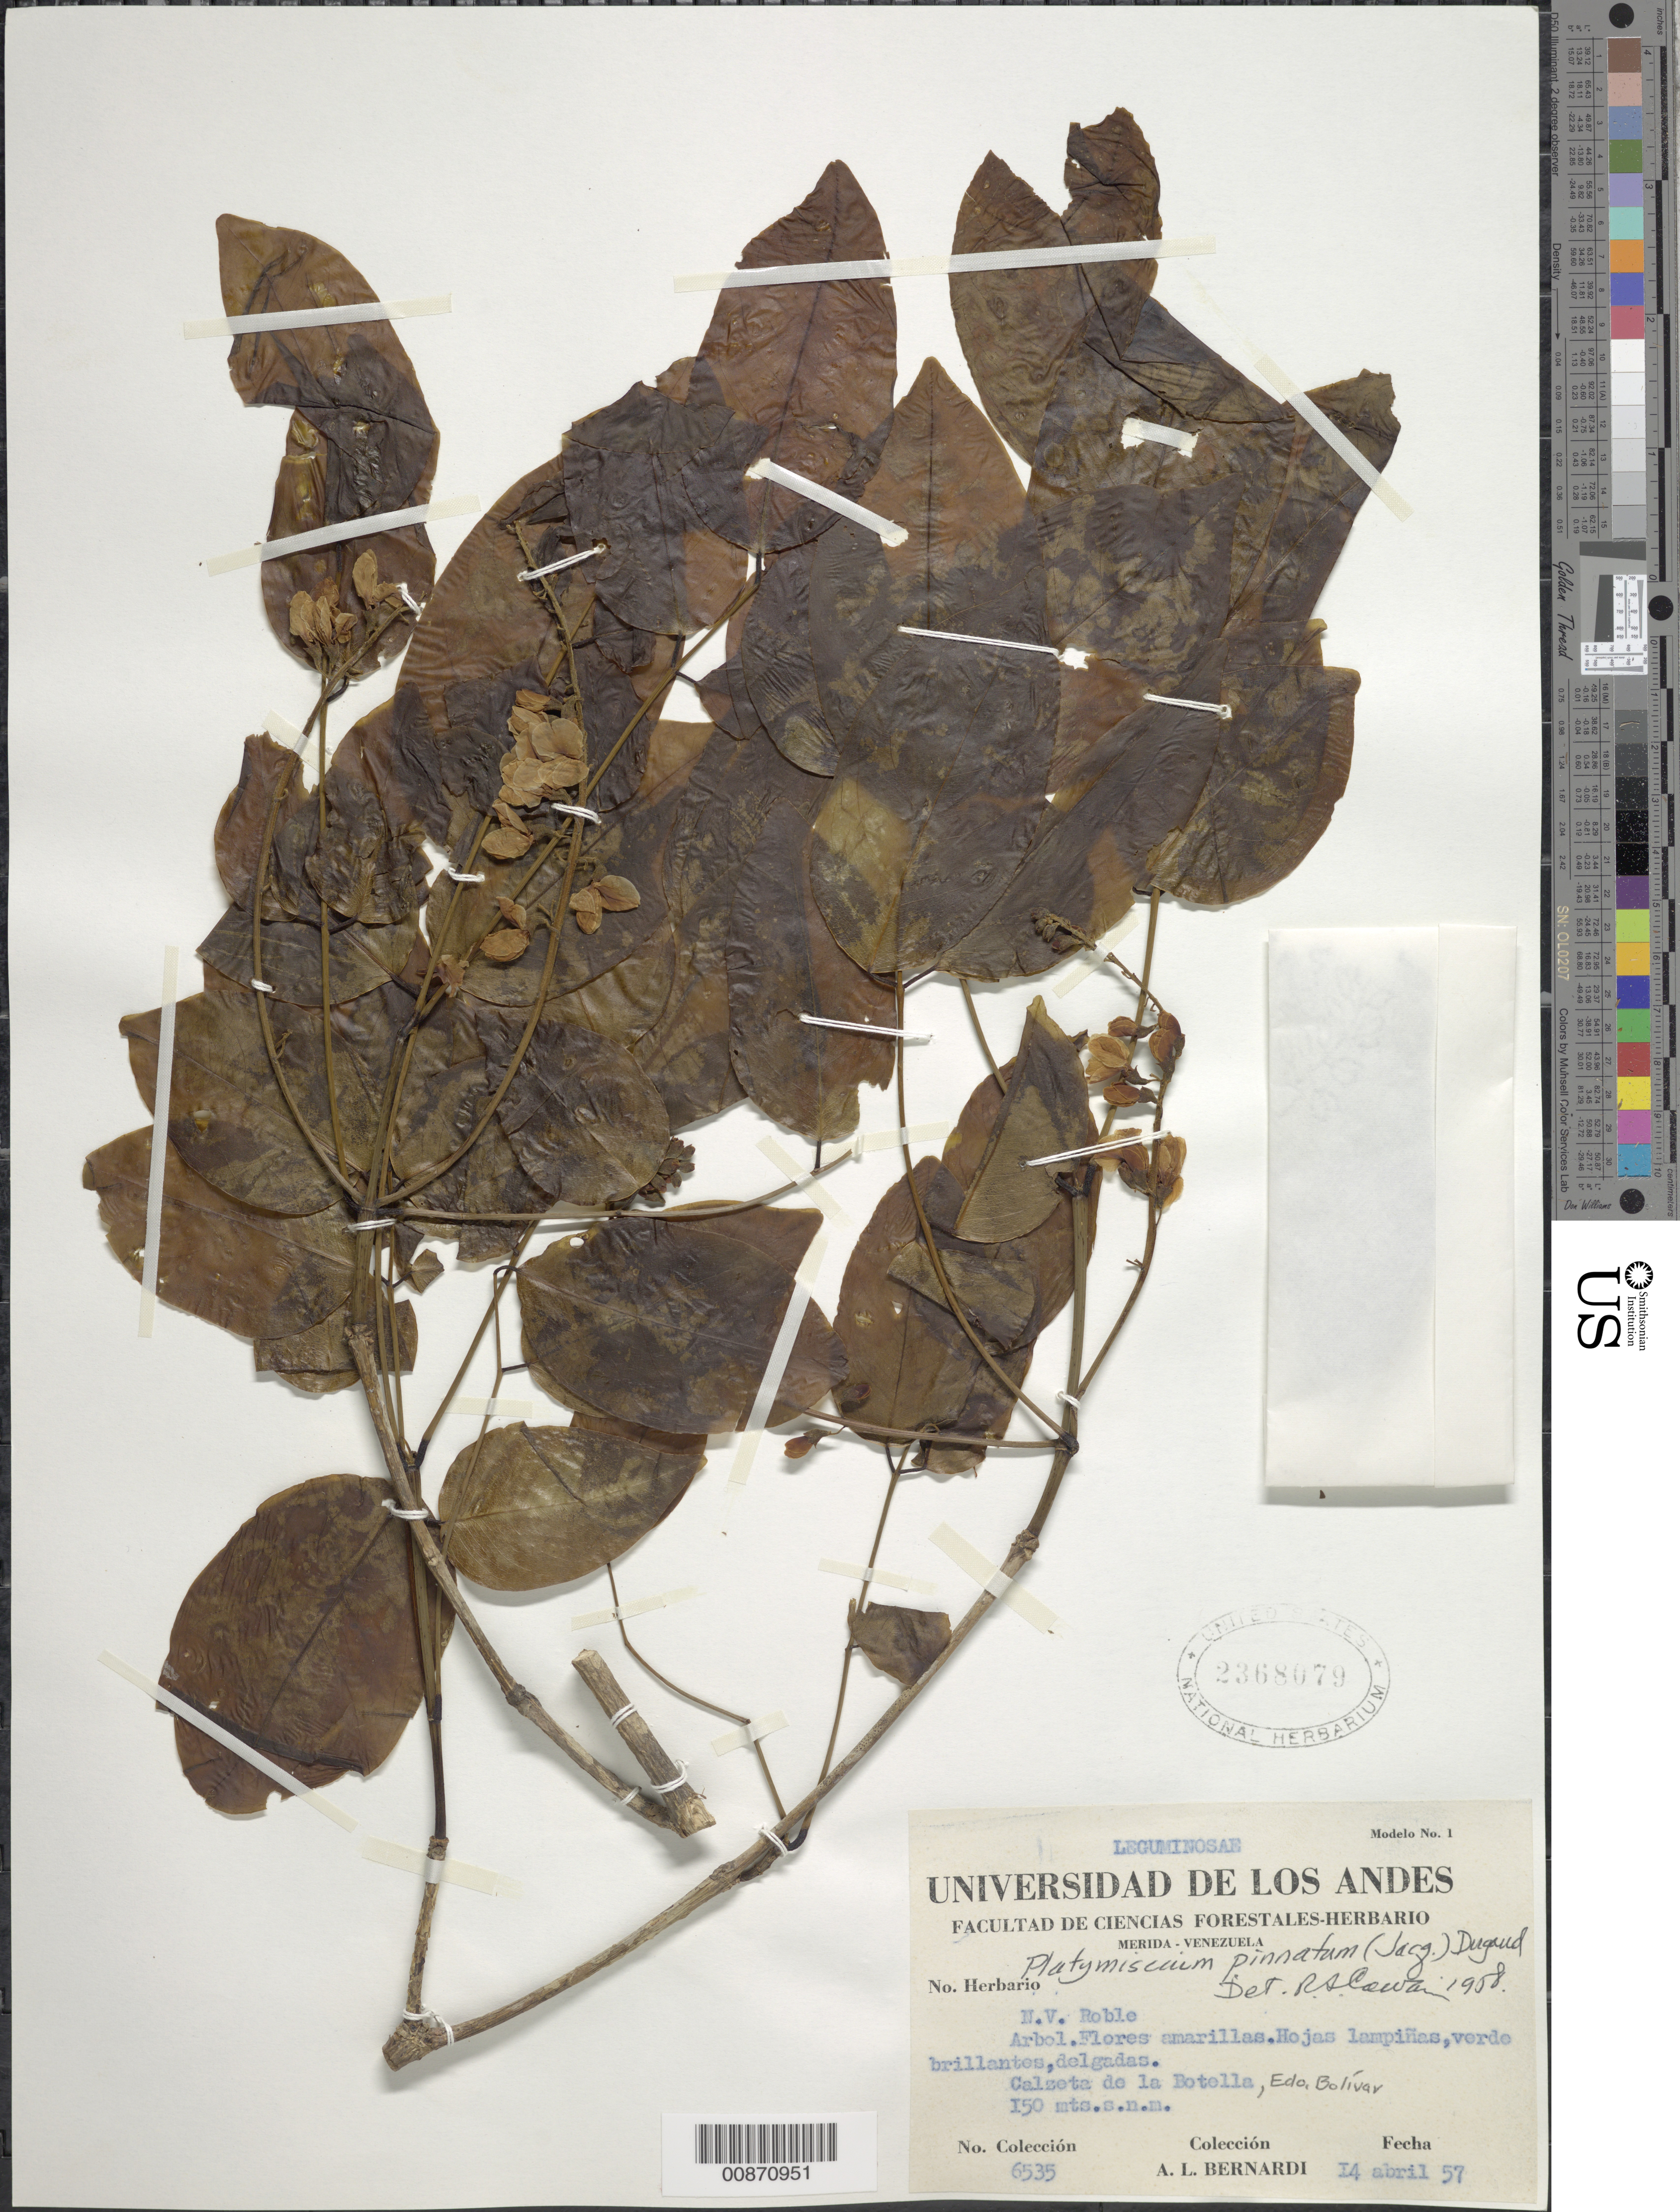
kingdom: Plantae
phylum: Tracheophyta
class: Magnoliopsida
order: Fabales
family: Fabaceae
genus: Platymiscium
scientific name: Platymiscium pinnatum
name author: (Jacq.) Dugand G.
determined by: Cowan, R. S.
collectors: A. L. Bernardi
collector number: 6535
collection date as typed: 14-Apr-57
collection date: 1957-04-14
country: Venezuela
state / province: Bolívar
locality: Calzeta de la Botella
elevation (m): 150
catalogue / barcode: US 2368079